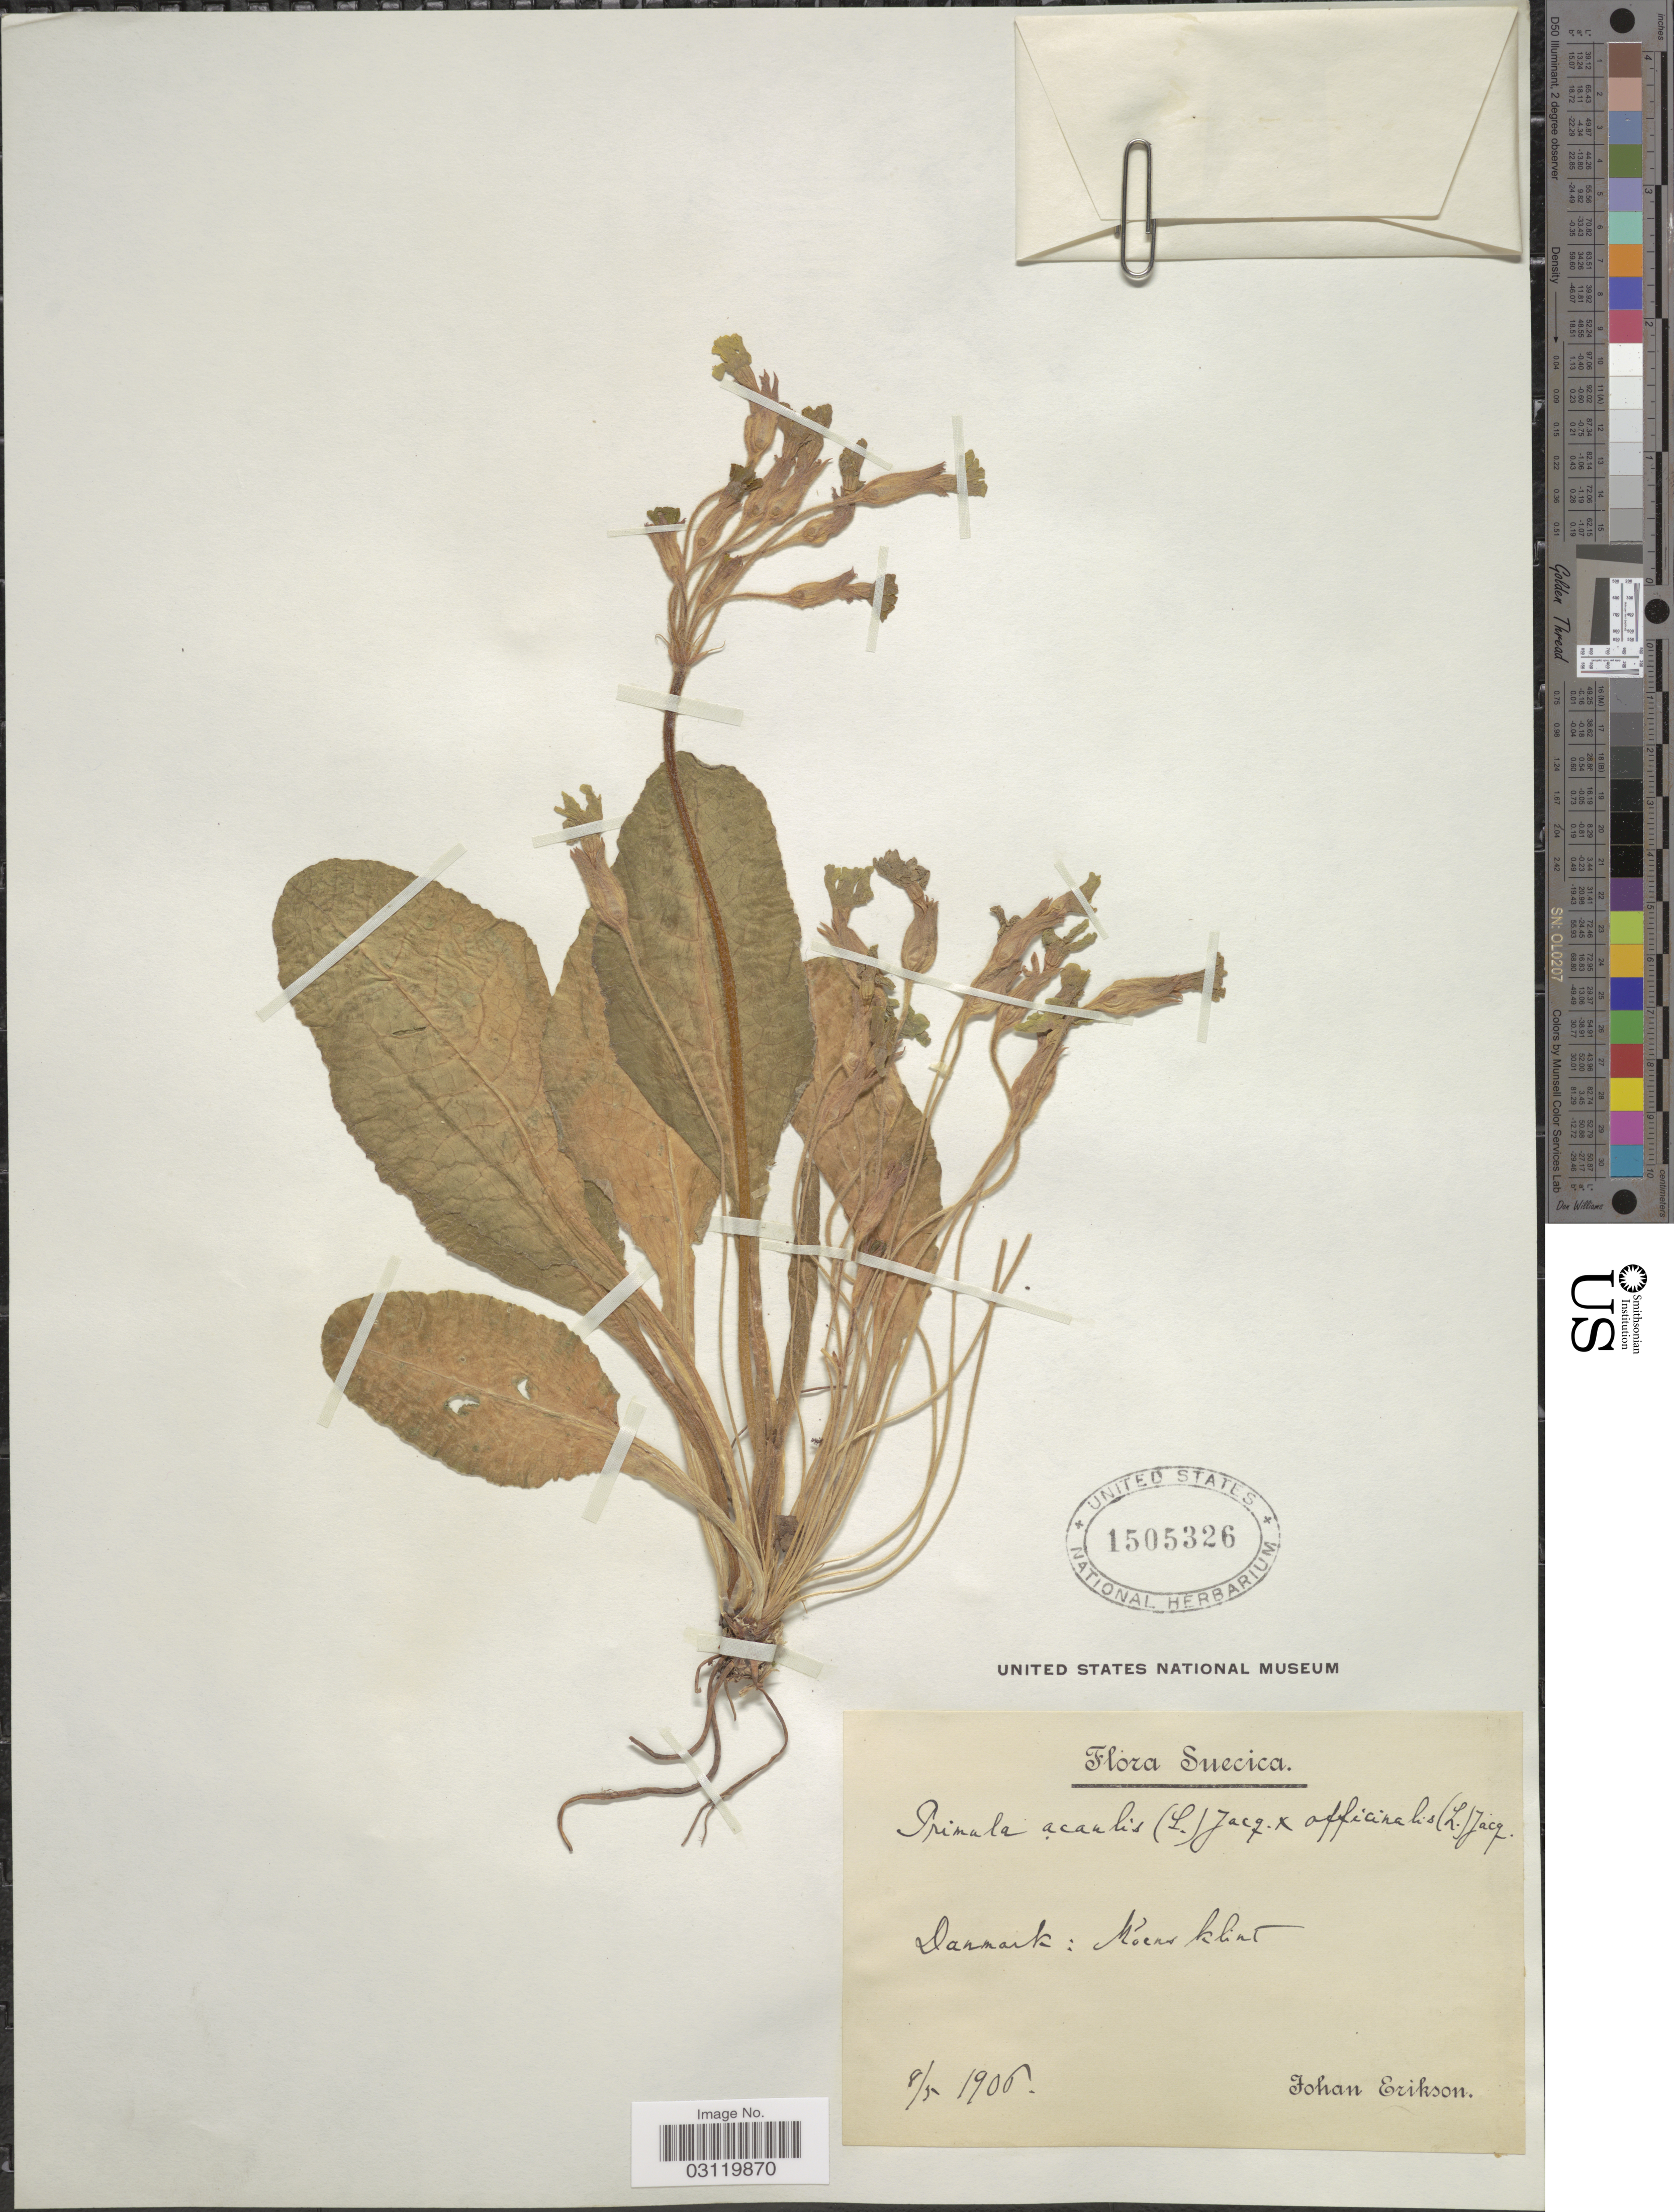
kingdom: Plantae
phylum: Tracheophyta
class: Magnoliopsida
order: Ericales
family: Primulaceae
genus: Primula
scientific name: Primula acaulis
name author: (L.) Hill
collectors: J. Erikson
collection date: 1906-05-08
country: Denmark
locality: Danmark: Moens klint.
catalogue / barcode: US 1505326